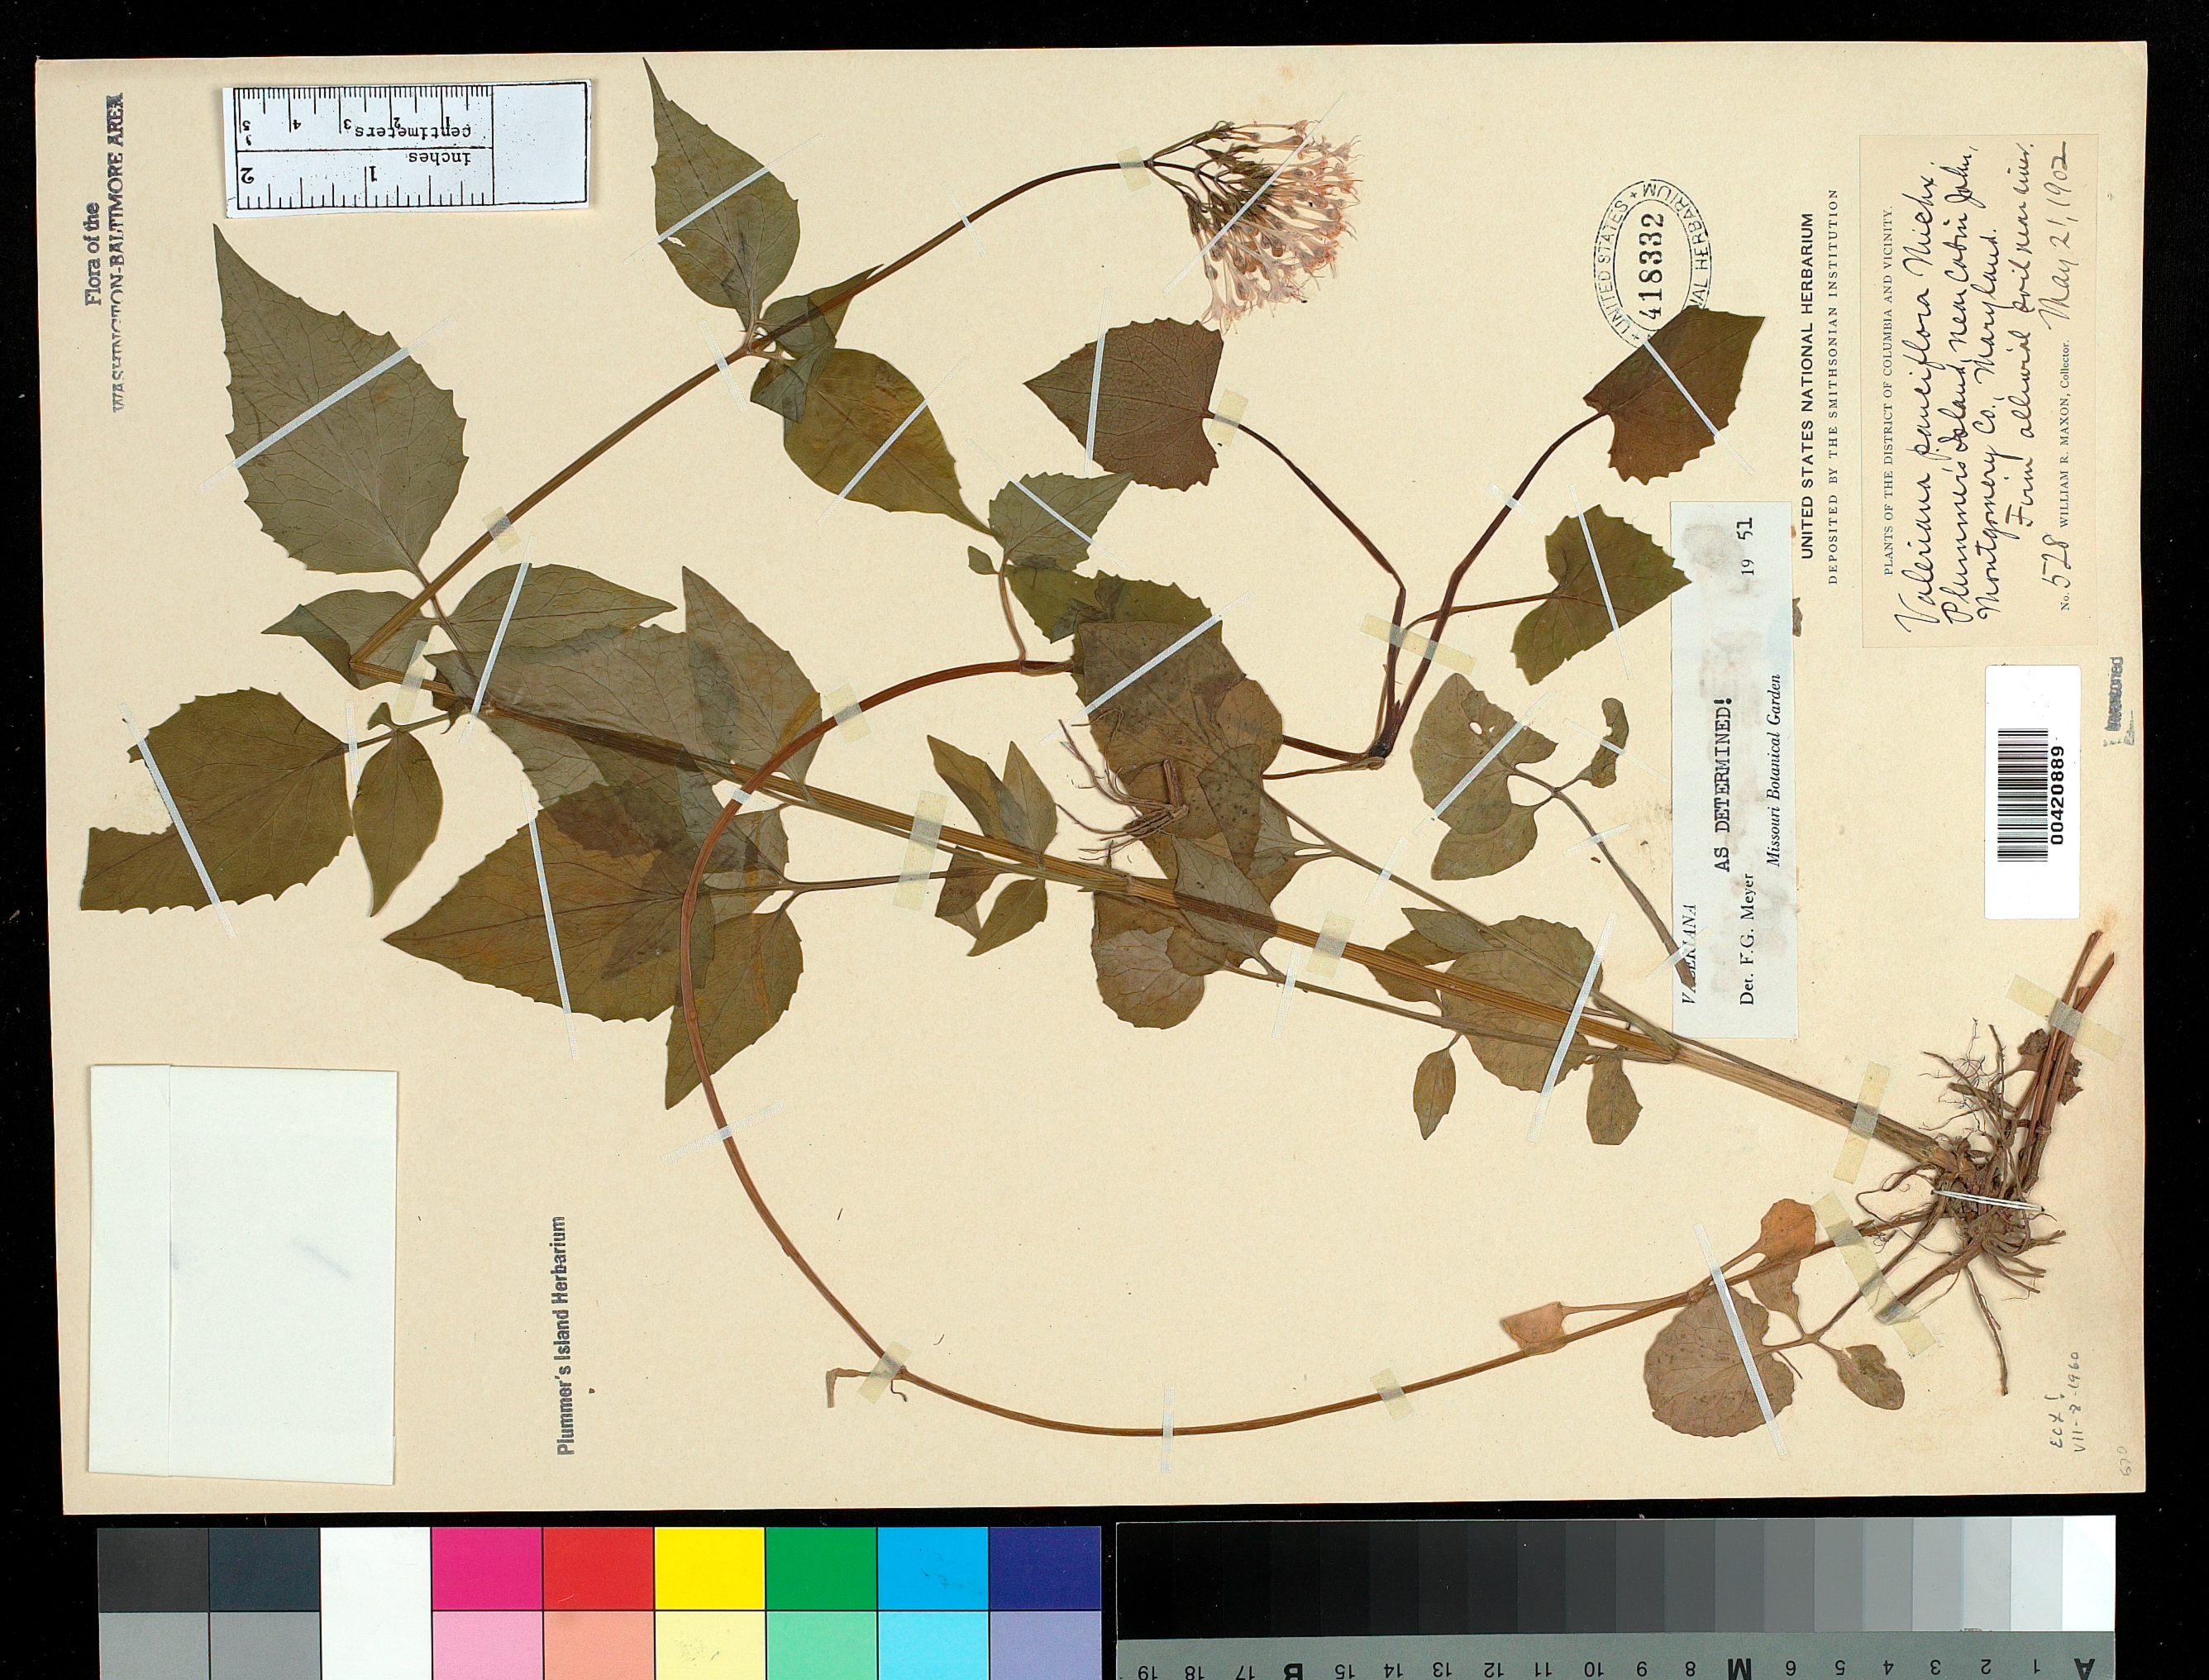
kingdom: Plantae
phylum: Tracheophyta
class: Magnoliopsida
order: Dipsacales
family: Caprifoliaceae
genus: Valeriana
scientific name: Valeriana pauciflora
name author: Michx.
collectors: W. R. Maxon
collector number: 528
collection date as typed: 21 May 1902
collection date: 1902-05-21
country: United States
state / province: Maryland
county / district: Montgomery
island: Plummers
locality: Plummer's Island; near River C. & O. Canal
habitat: Firm alluvial soil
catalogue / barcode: US 418332